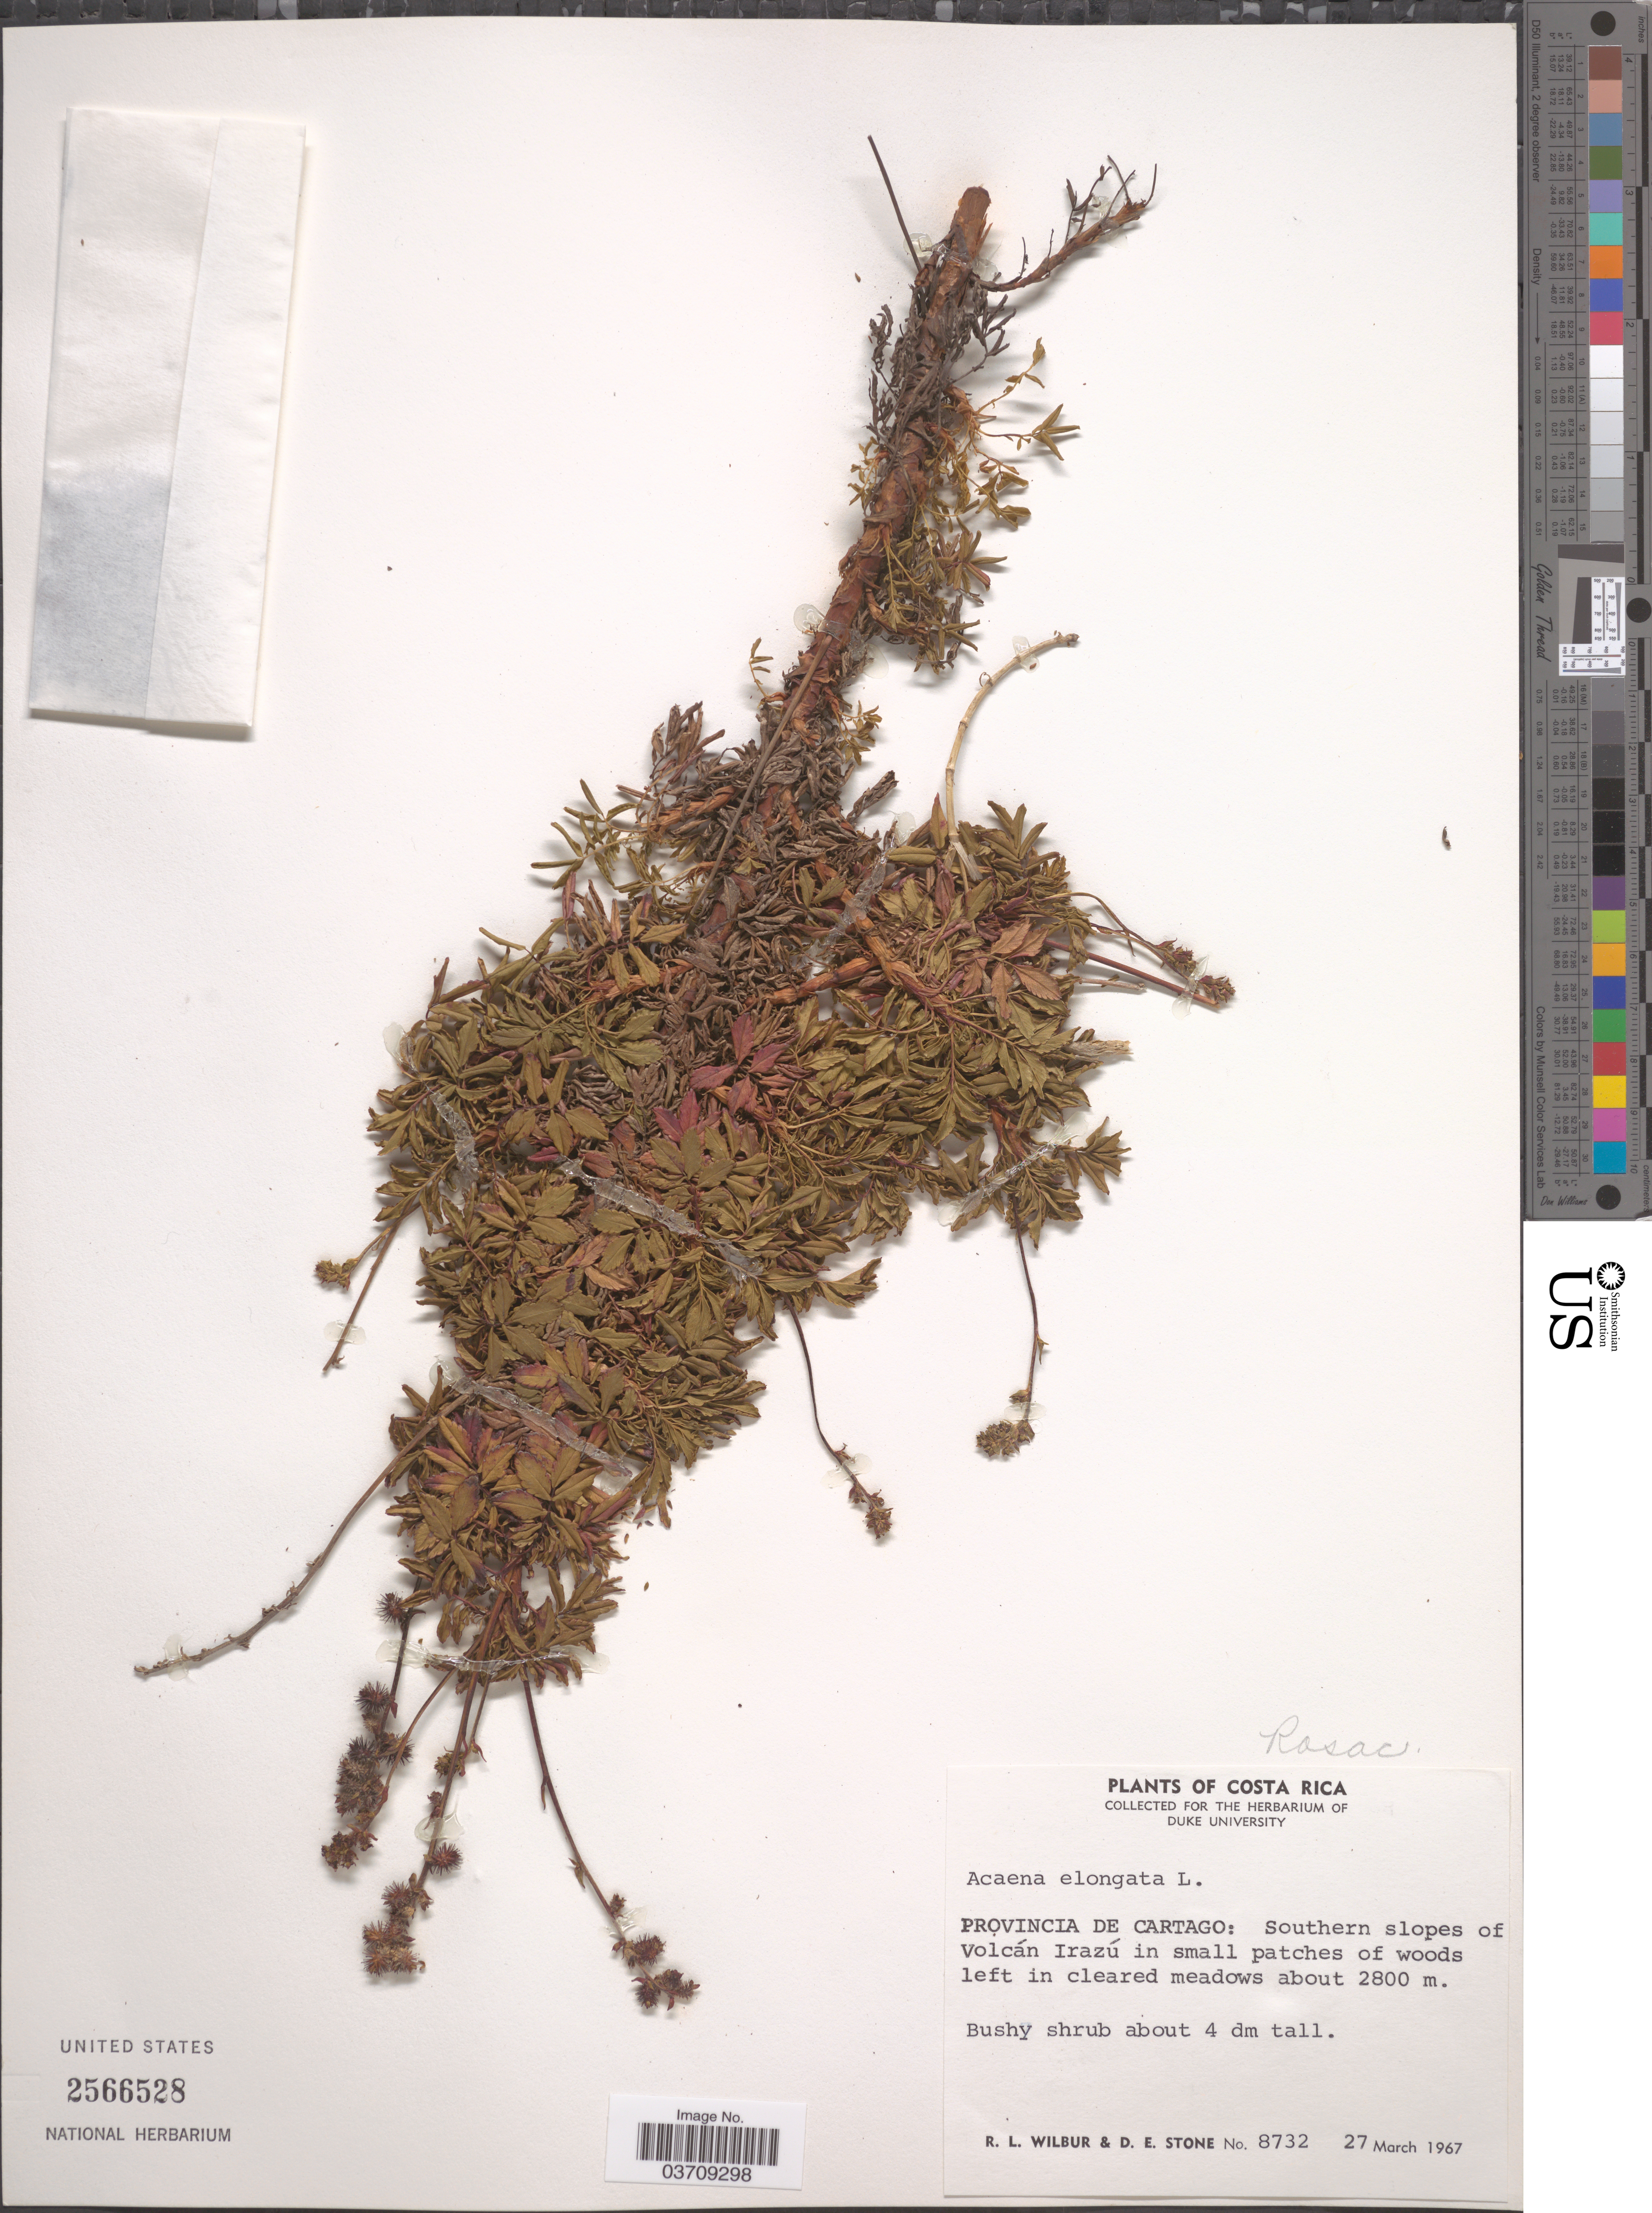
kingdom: Plantae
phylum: Tracheophyta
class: Magnoliopsida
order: Rosales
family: Rosaceae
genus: Acaena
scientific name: Acaena elongata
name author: L.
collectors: R. L. Wilbur & D. E. Stone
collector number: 8732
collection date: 1967-03-27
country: Costa Rica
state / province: Cartago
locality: Southern slopes of Volcán Irazú in small patches of woods left in cleared meadows.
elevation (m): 2800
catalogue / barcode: US 2566528